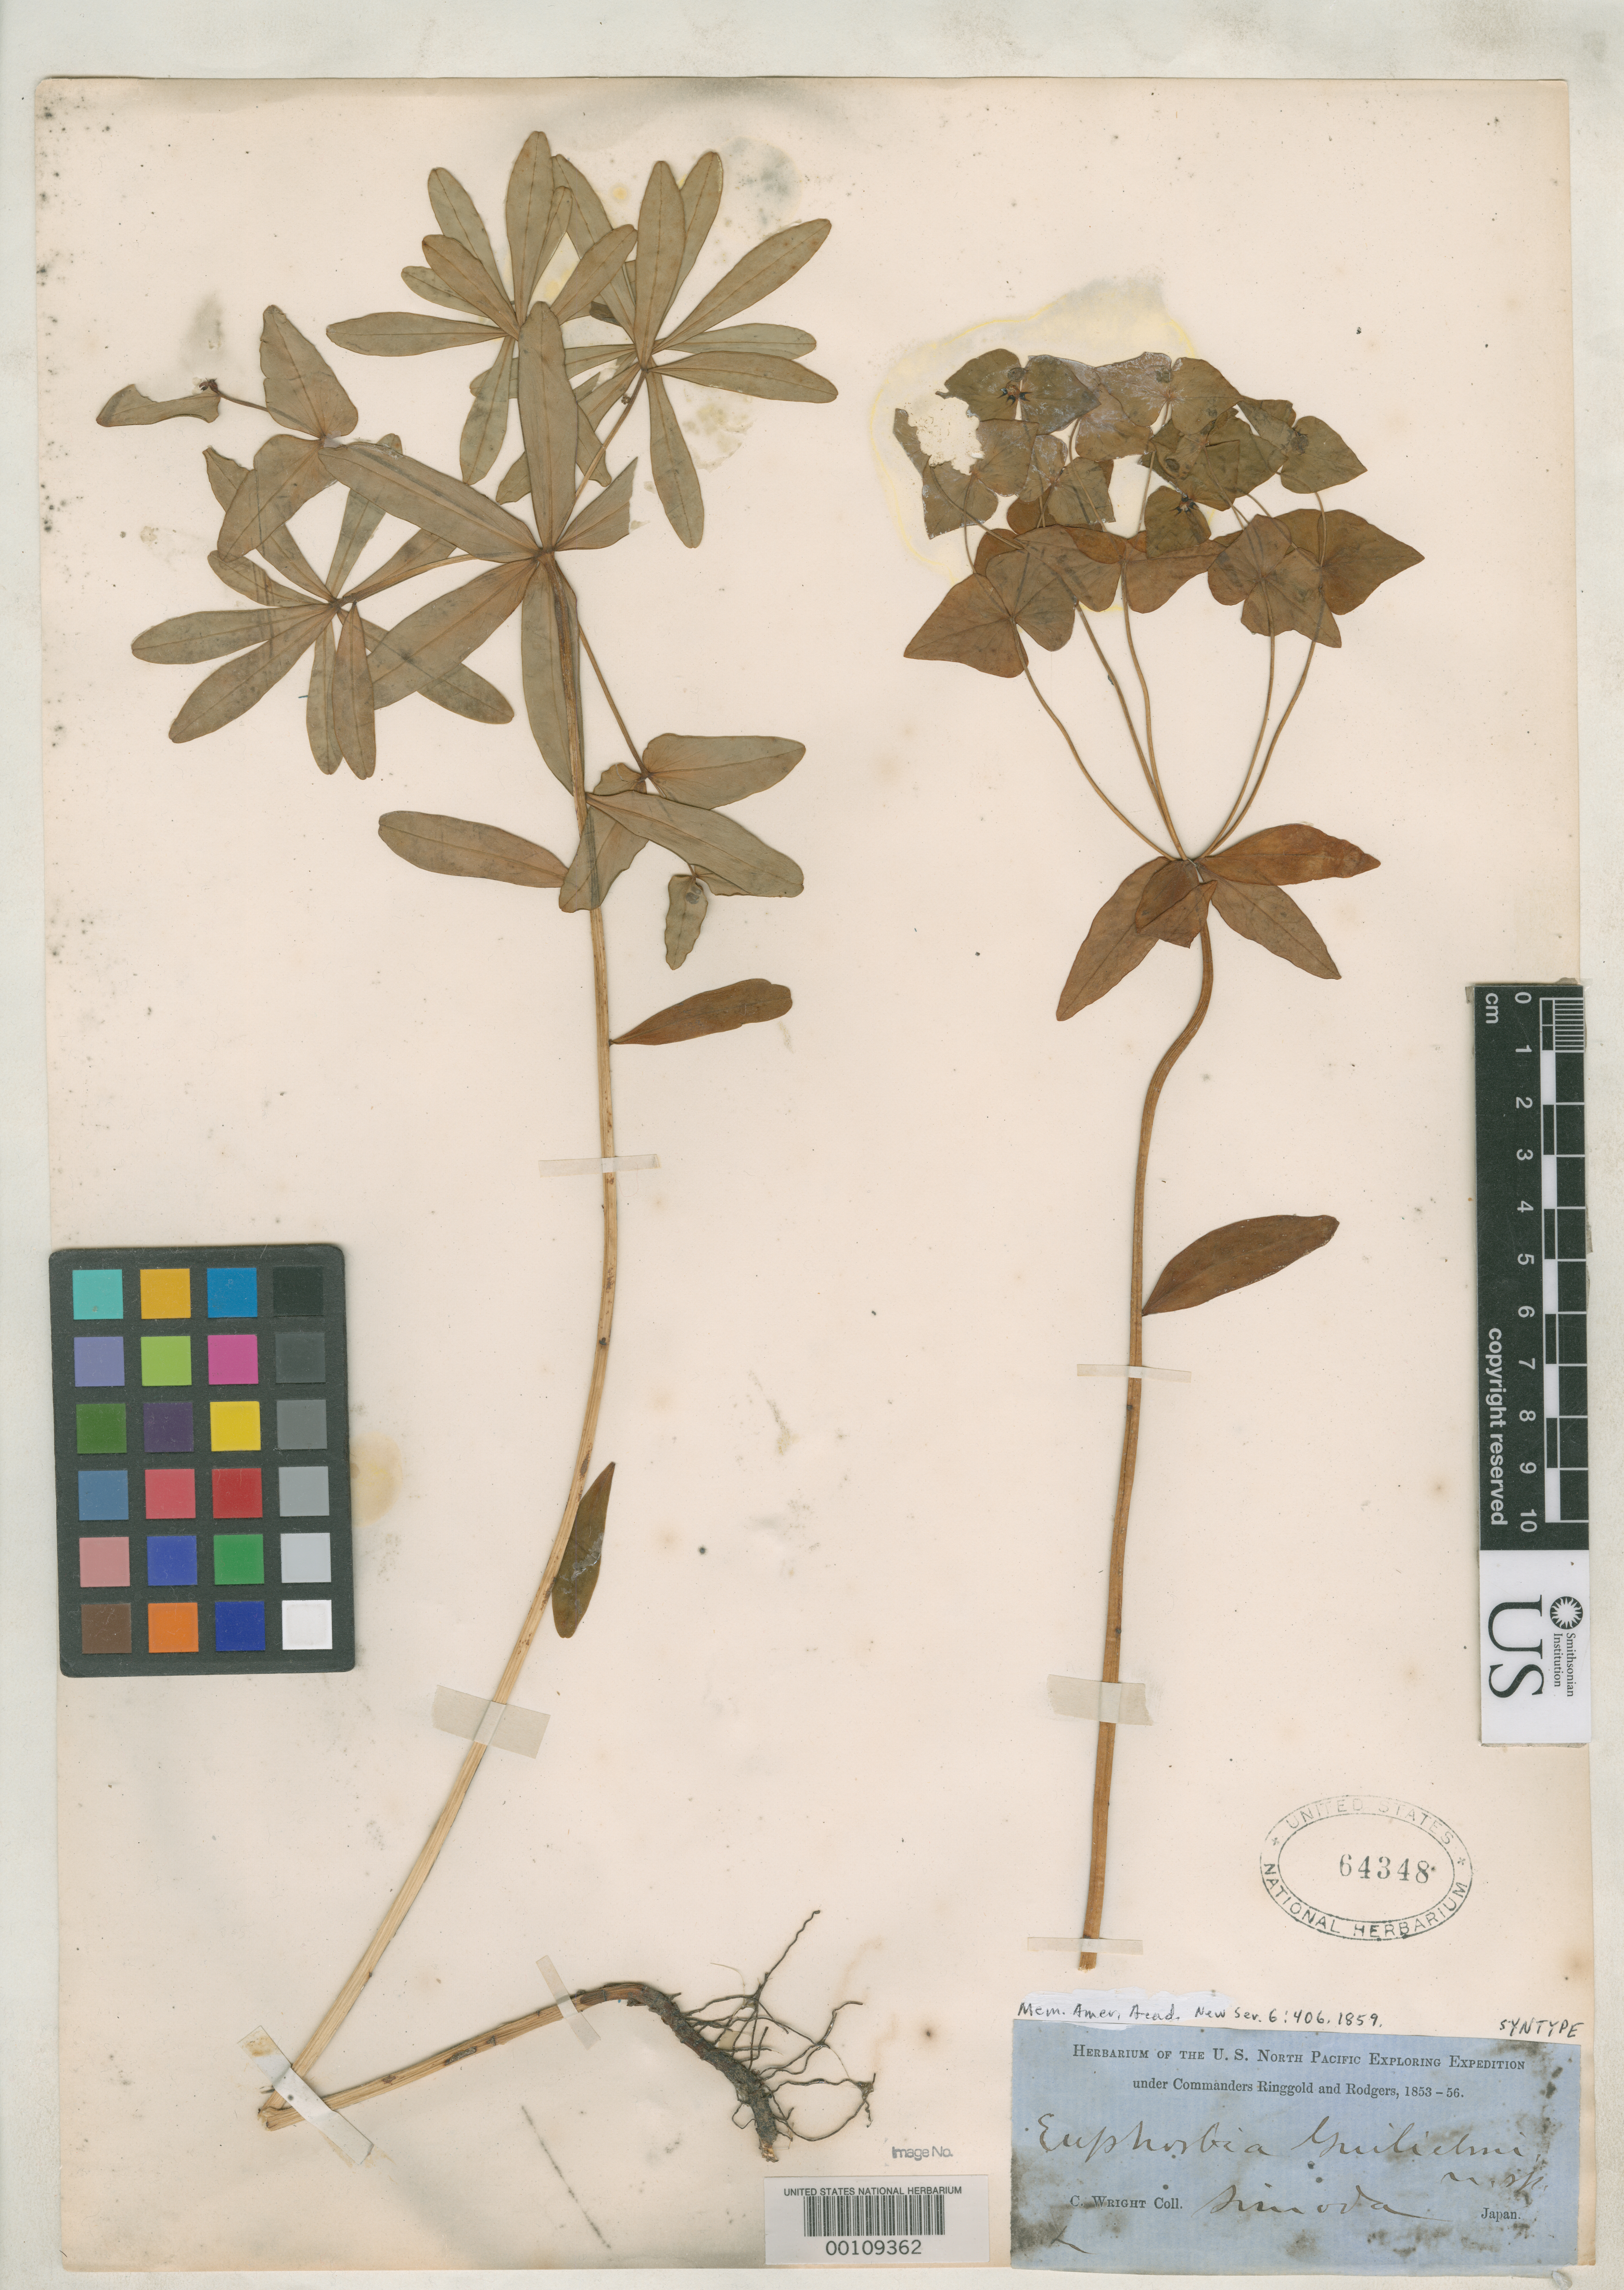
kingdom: Plantae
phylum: Tracheophyta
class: Magnoliopsida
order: Malpighiales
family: Euphorbiaceae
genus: Euphorbia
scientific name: Euphorbia guilielmi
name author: A. Gray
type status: Syntype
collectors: C. Wright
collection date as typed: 1853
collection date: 1853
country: Japan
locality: Simoda.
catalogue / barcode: US 64348